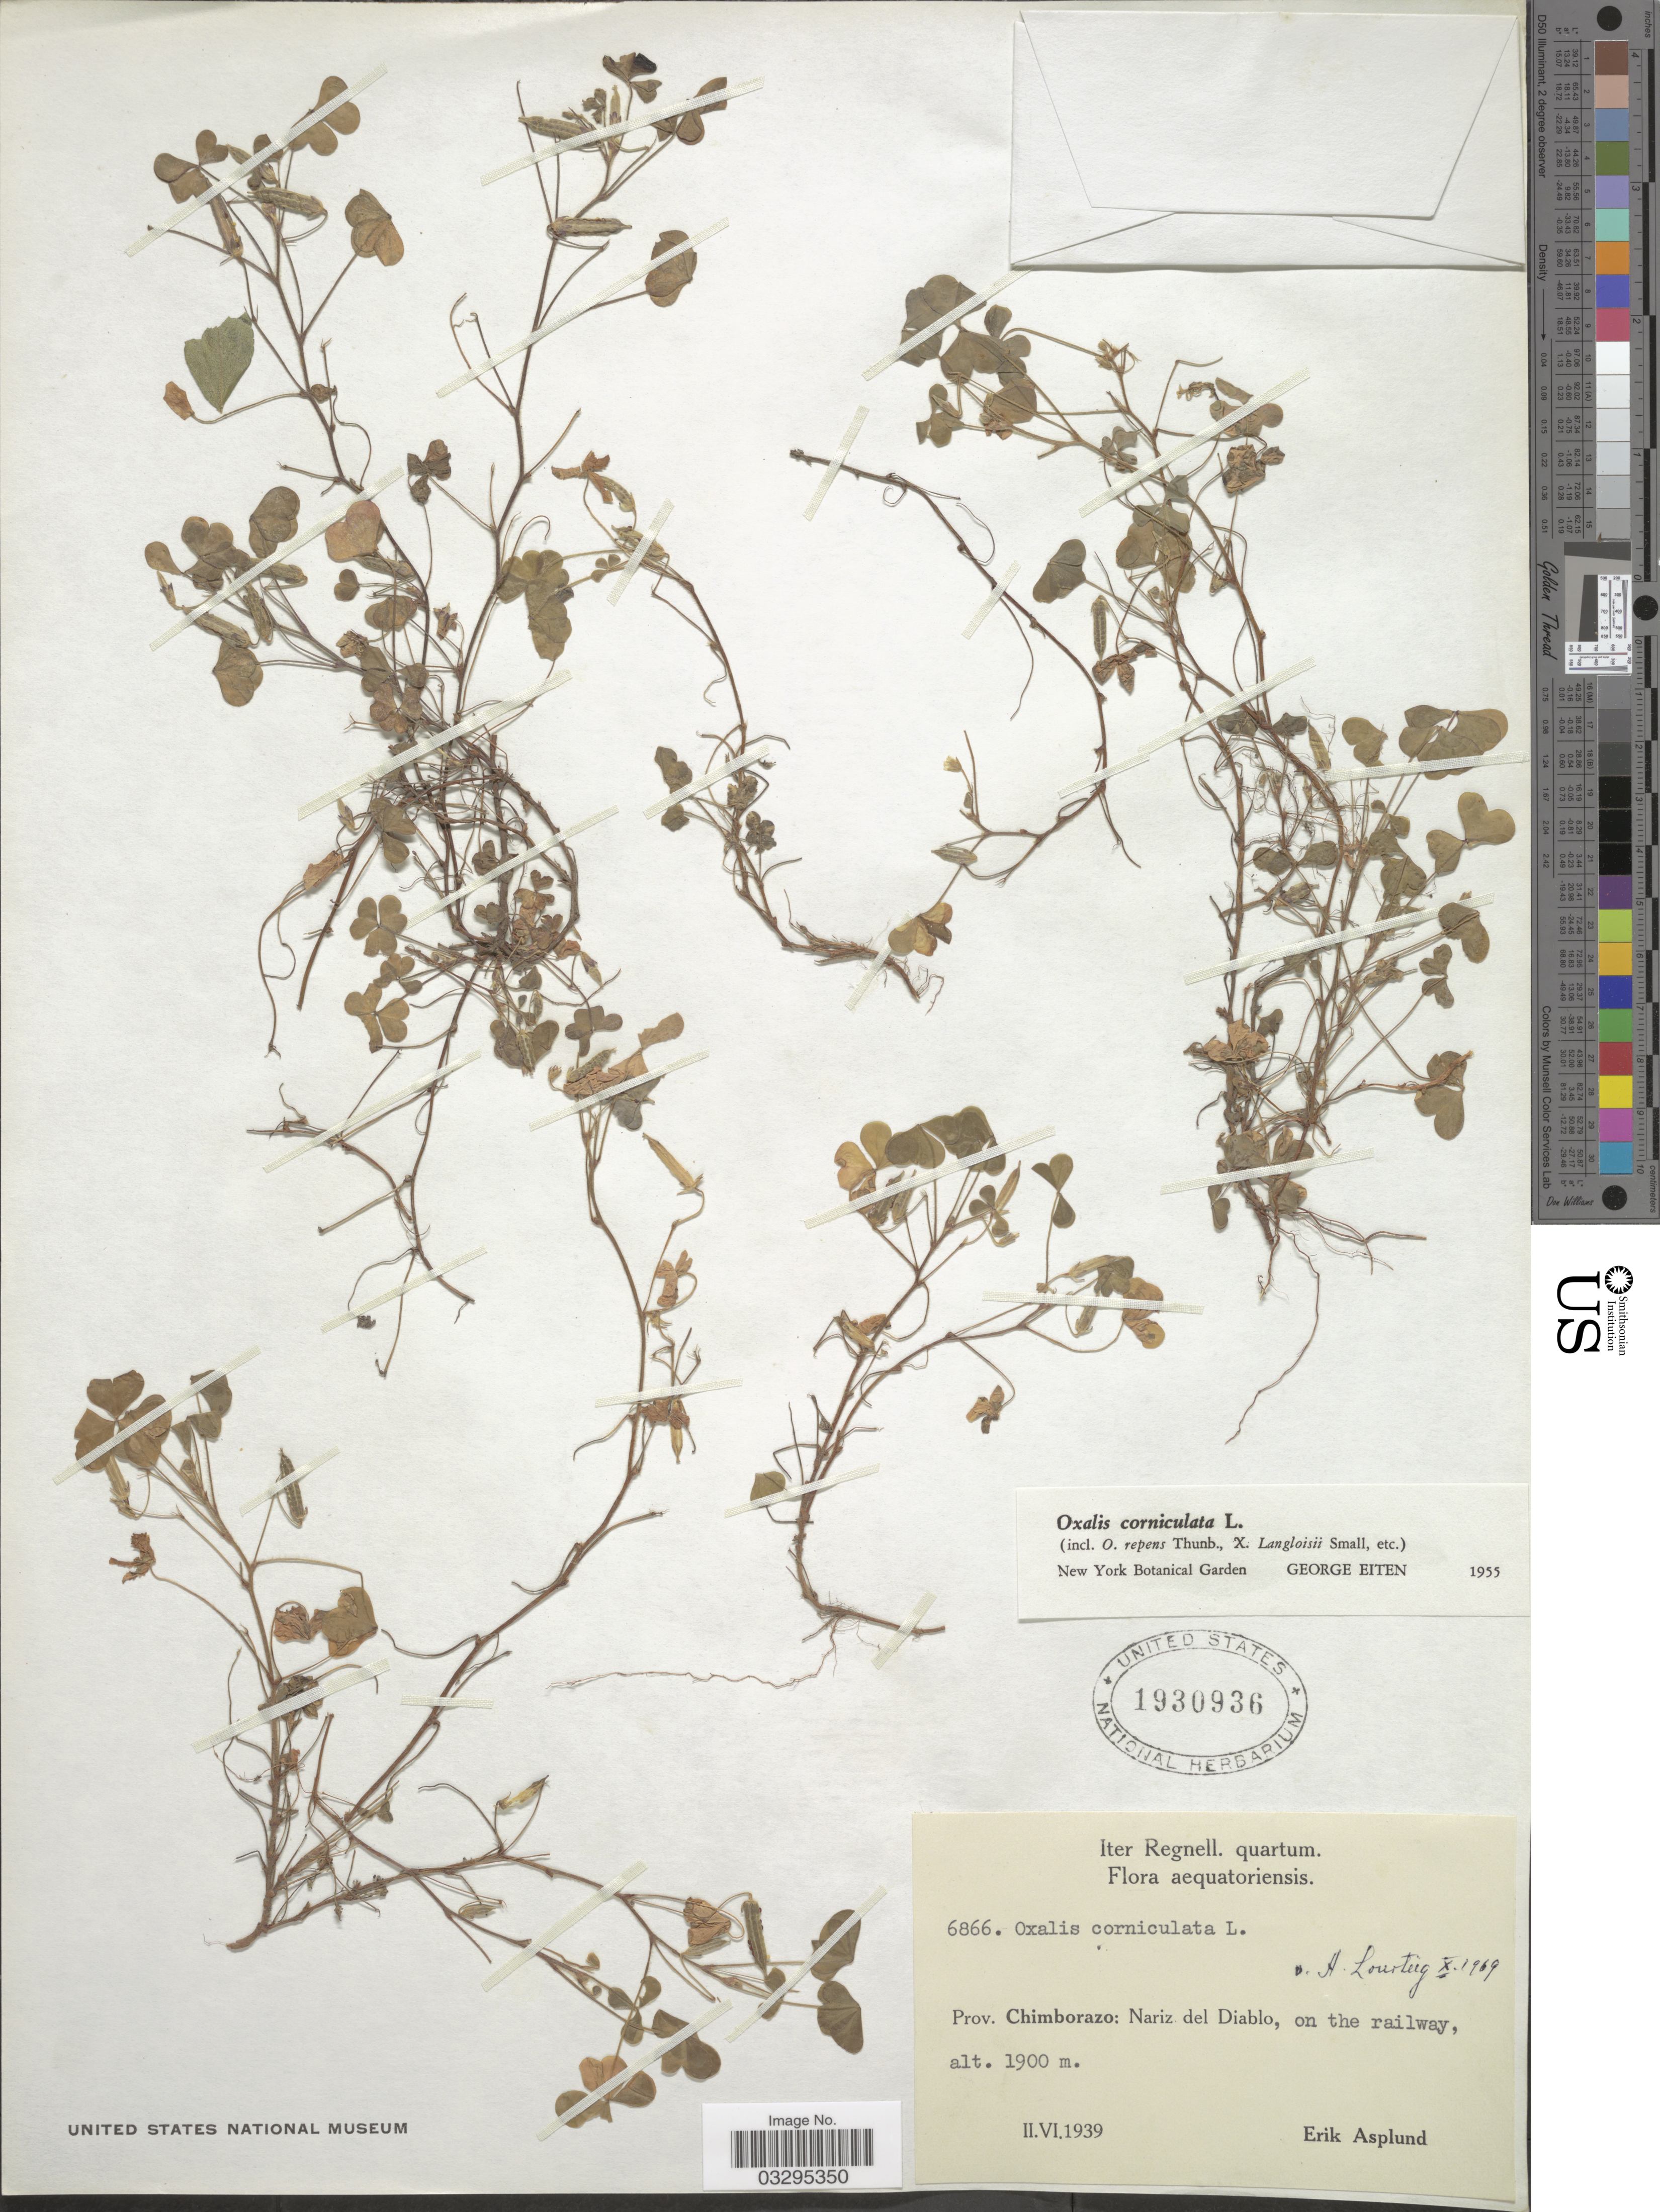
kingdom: Plantae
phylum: Tracheophyta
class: Magnoliopsida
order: Oxalidales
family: Oxalidaceae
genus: Oxalis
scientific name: Oxalis corniculata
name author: L.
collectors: E. Asplund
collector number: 6866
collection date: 1939-06-11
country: Ecuador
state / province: Chimborazo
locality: Aequatoriensis. Nariz del Diablo, on the railway.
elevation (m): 1900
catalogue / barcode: US 1930936